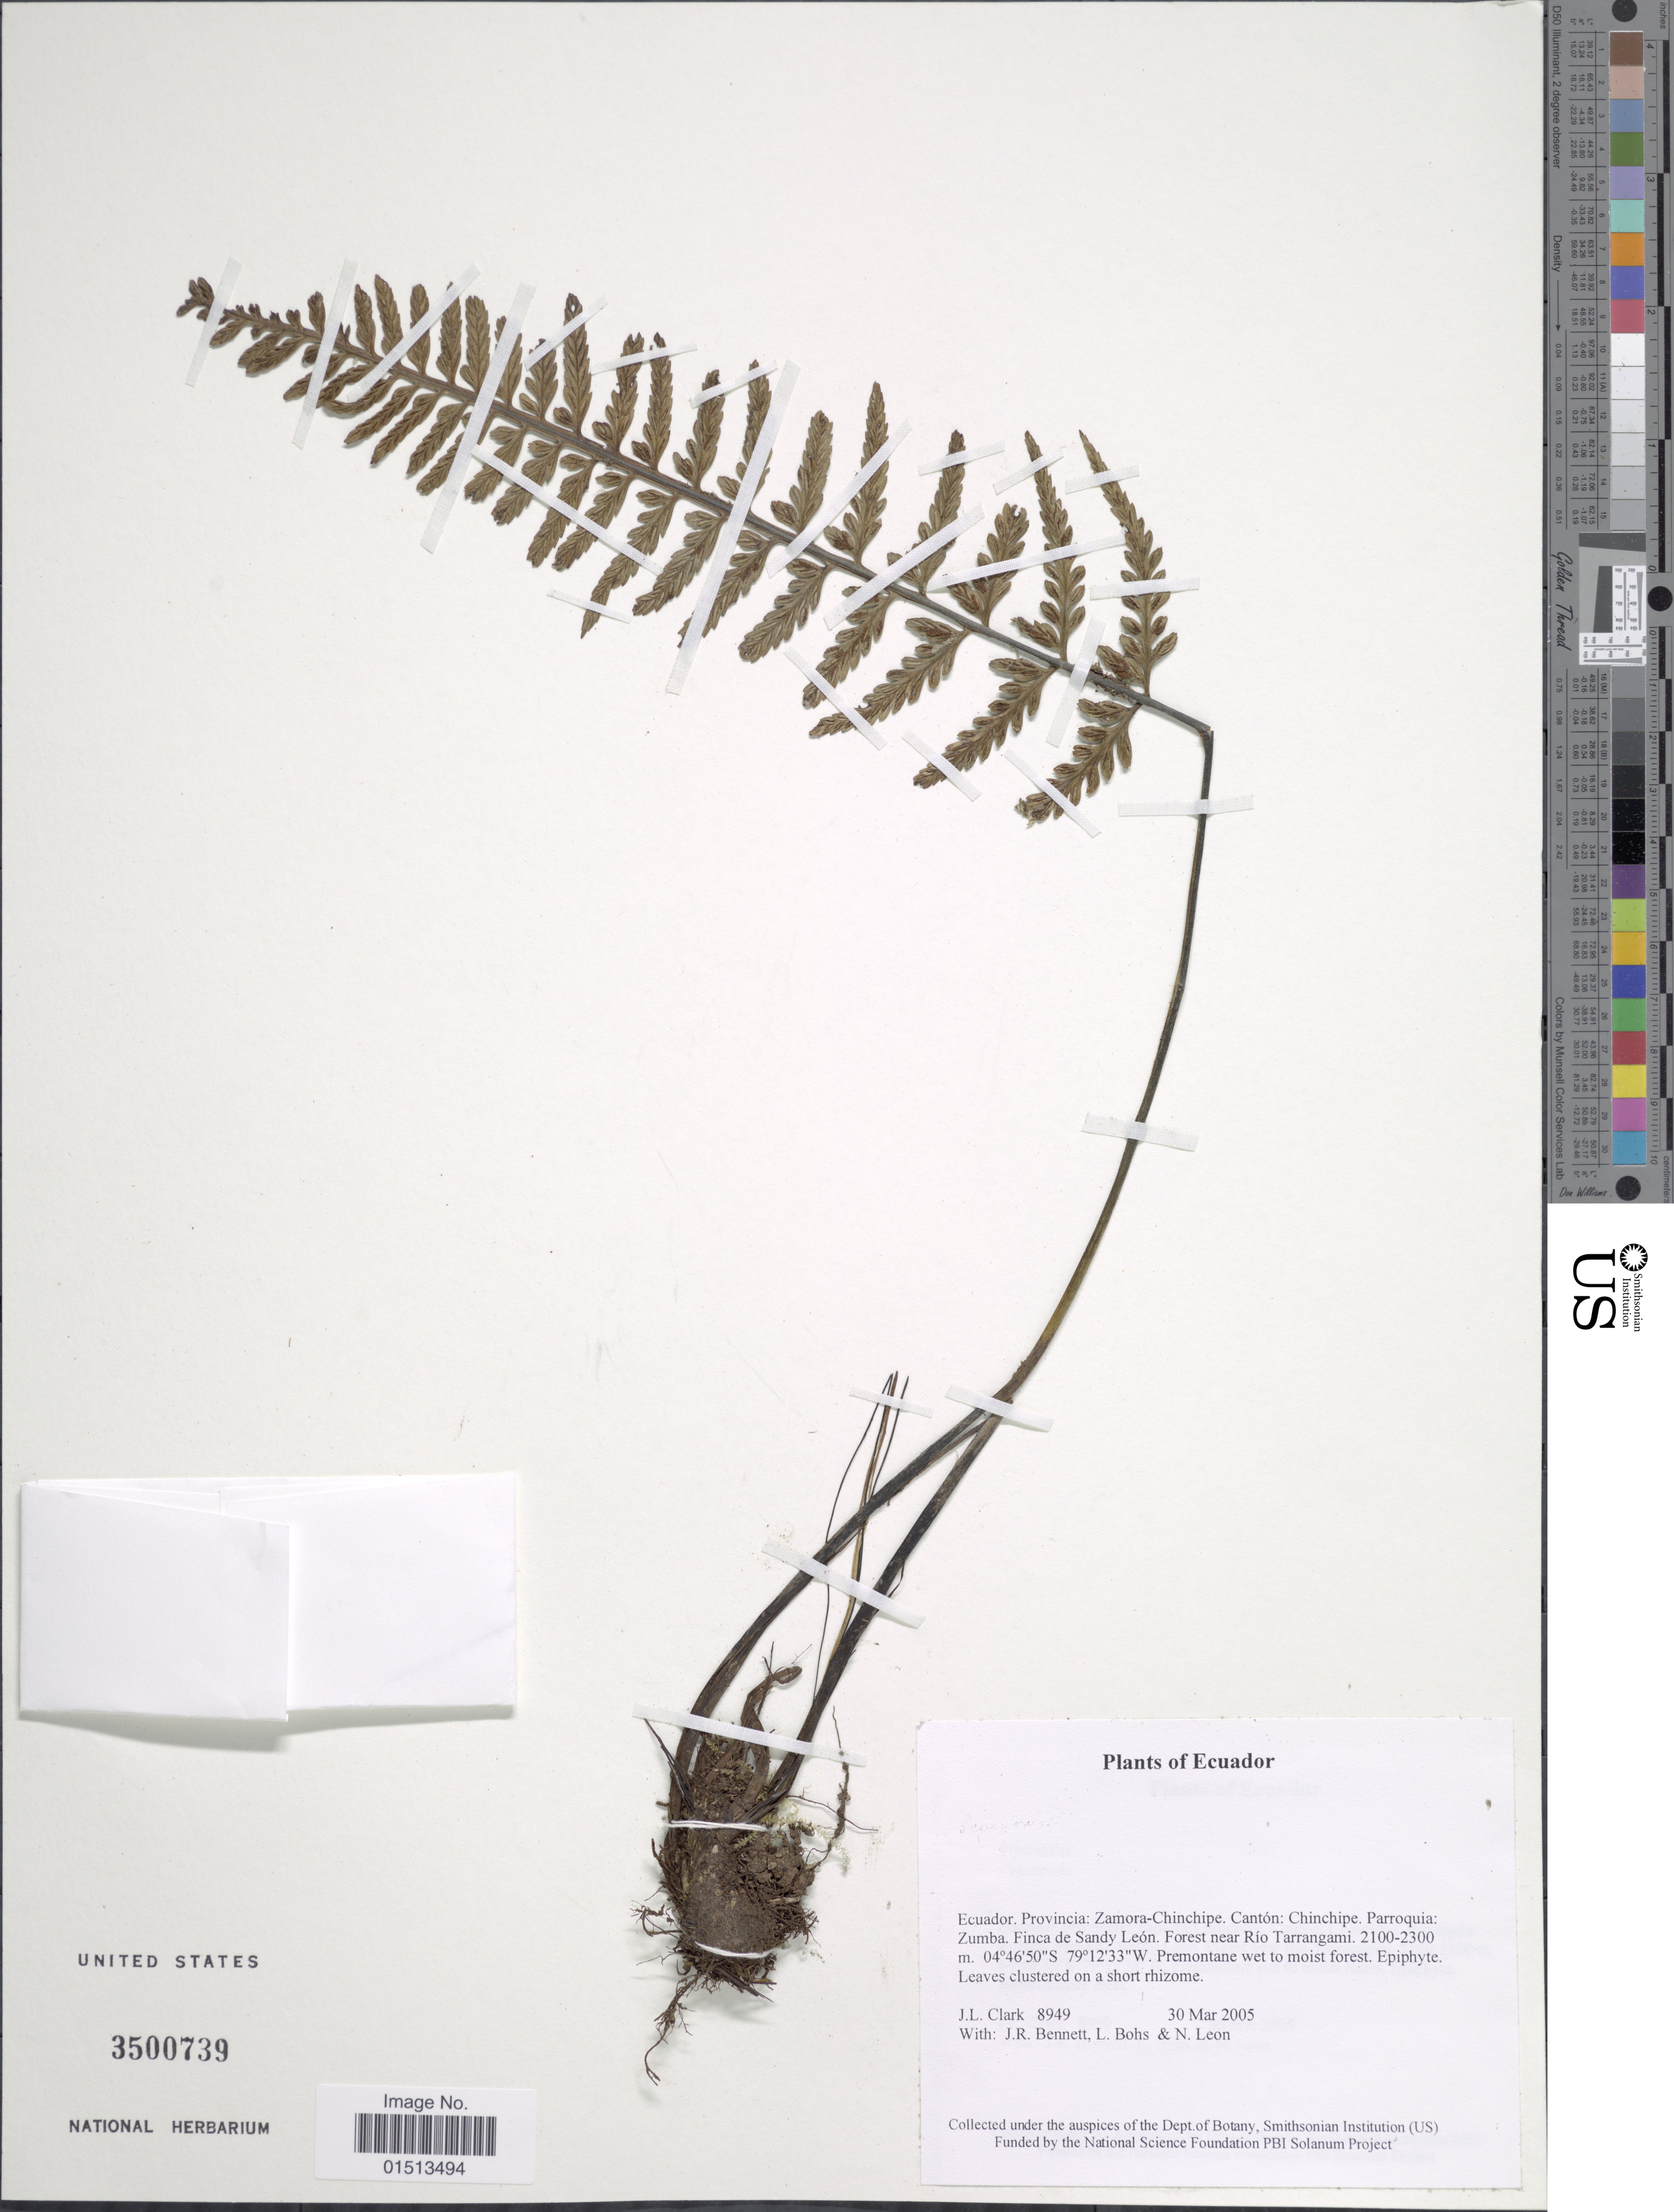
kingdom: Plantae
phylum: Tracheophyta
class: Polypodiopsida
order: Polypodiales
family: Aspleniaceae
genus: Asplenium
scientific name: Asplenium cuspidatum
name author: Lam.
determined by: Reis, A.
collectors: J. L. Clark, J. R. Bennett, L. A. Bohs & N. Leon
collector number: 8949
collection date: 2005-03-30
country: Ecuador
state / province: Zamora-Chinchipe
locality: Cantón: Chinchipe, Parroquia: Zumba, Finca de Sandy León, forest near Rio Tarrangami.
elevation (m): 2100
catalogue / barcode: US 3500739